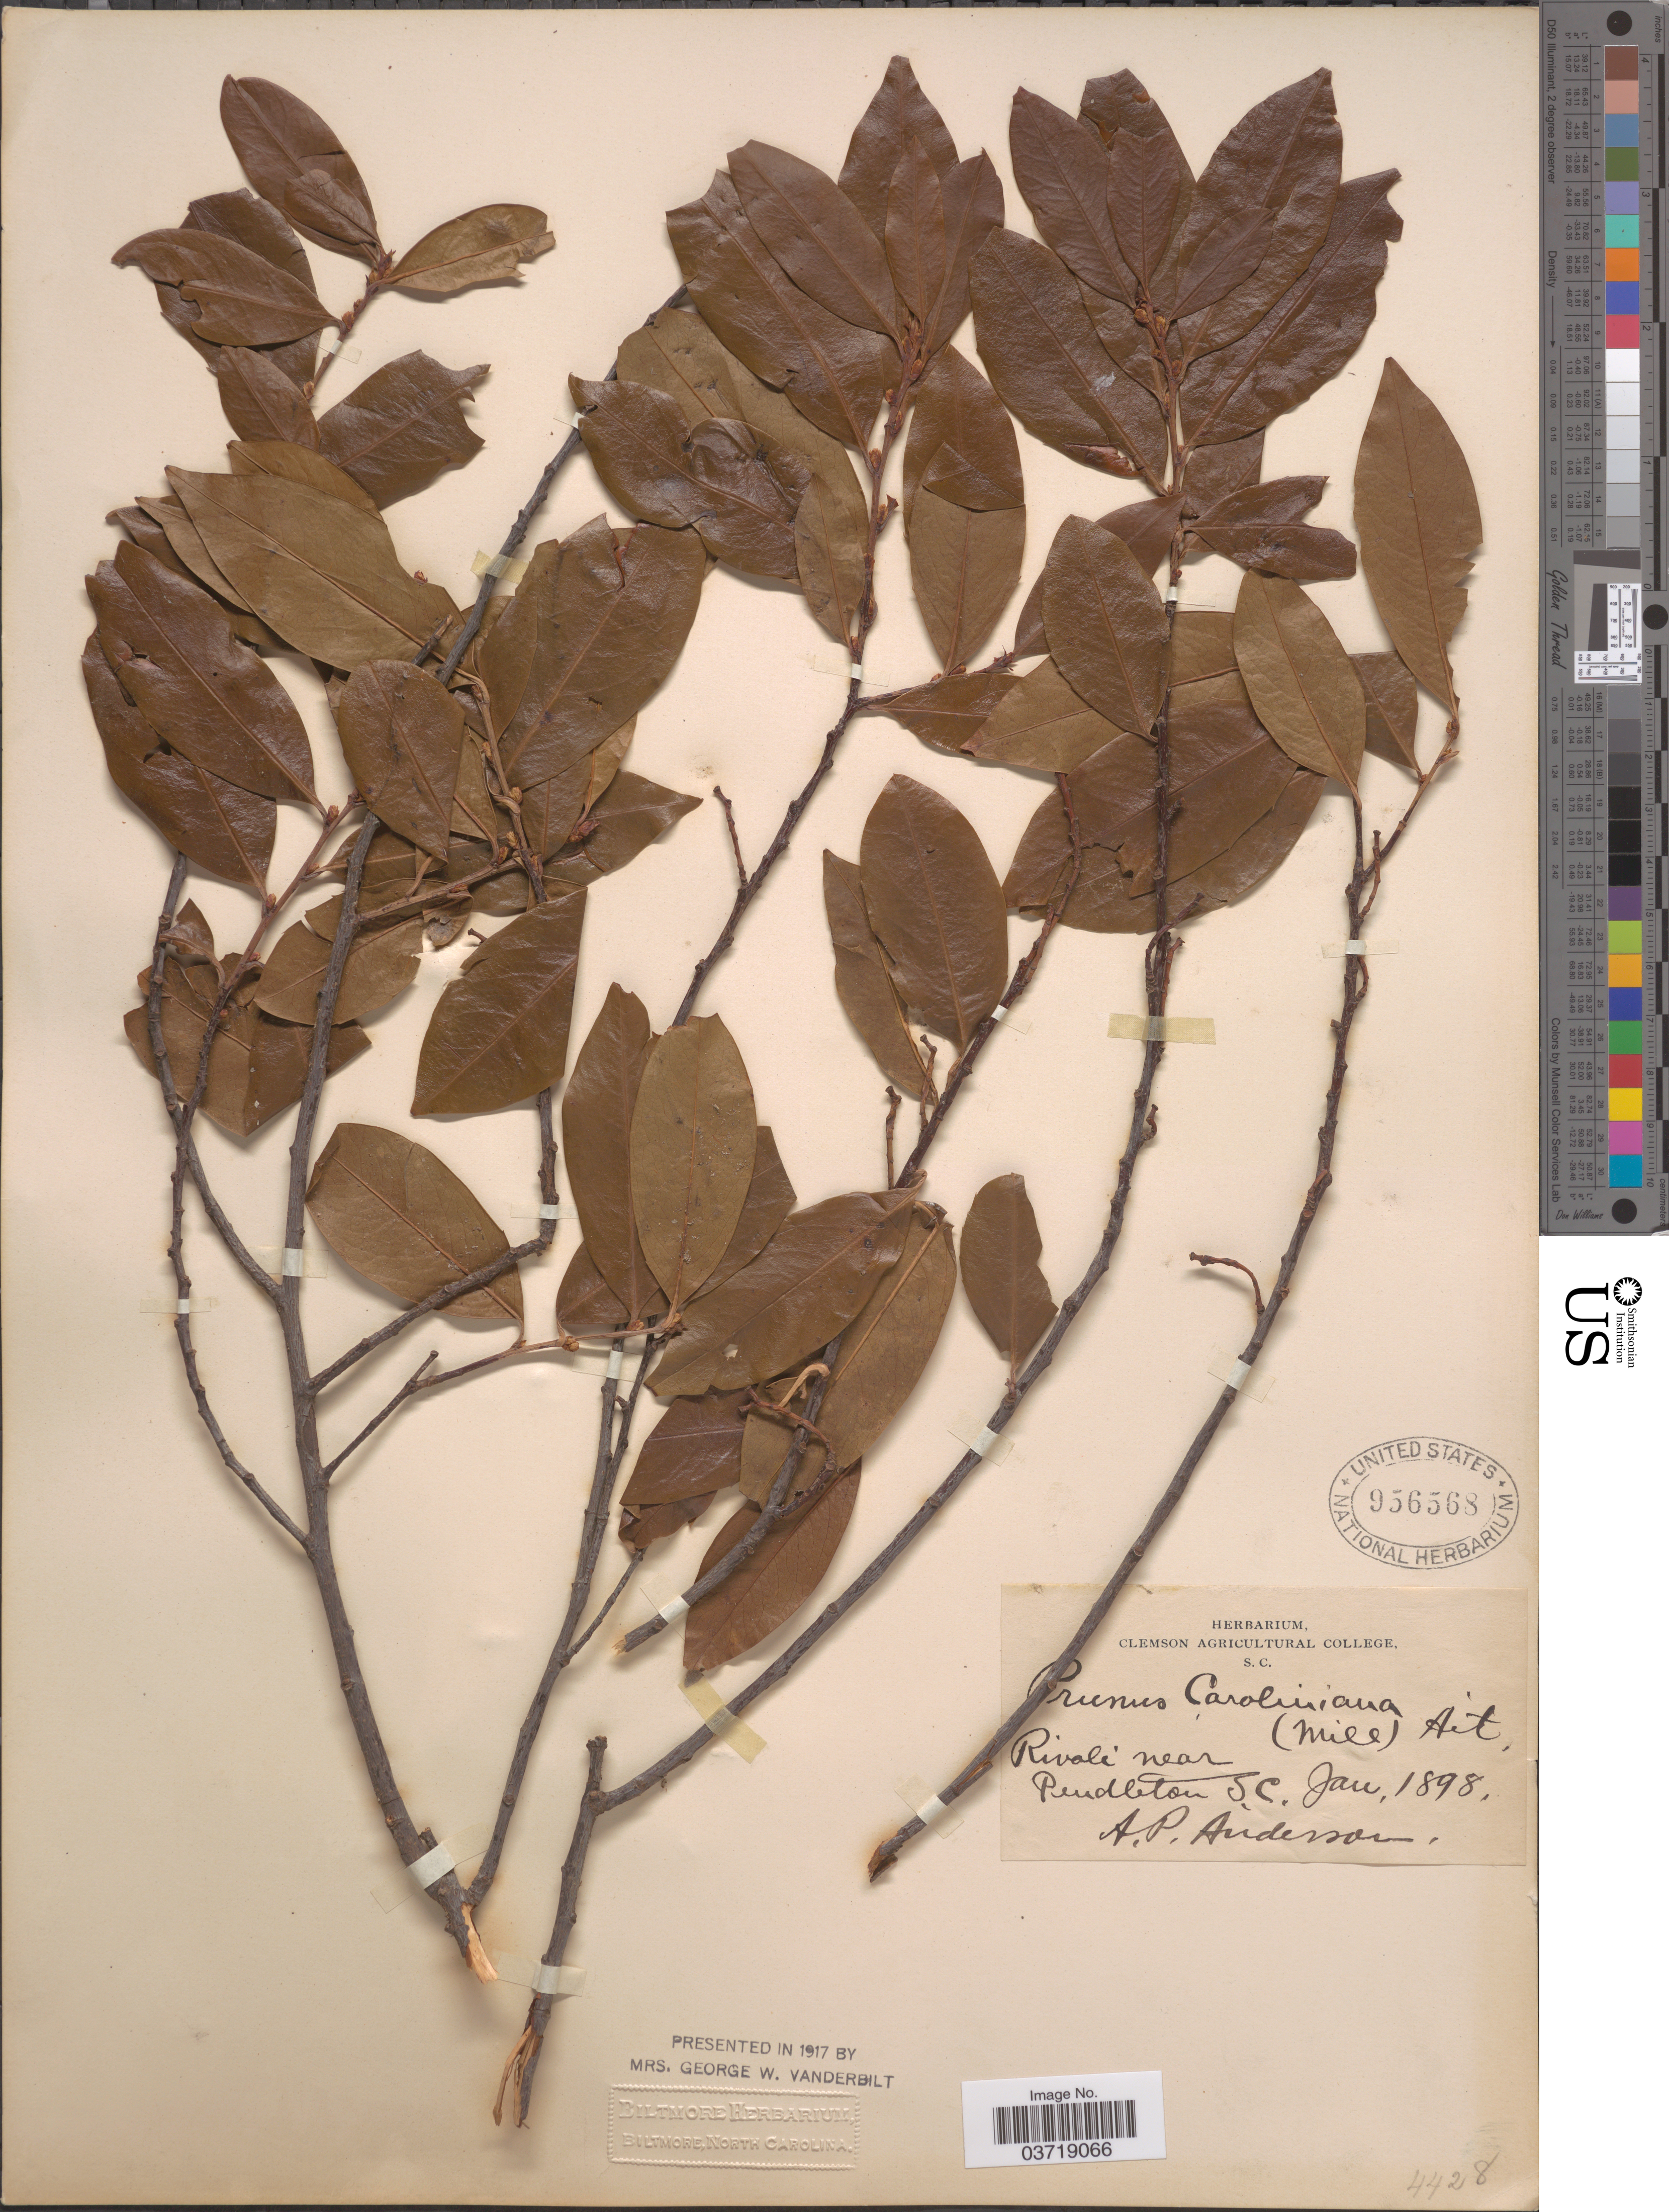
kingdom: Plantae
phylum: Tracheophyta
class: Magnoliopsida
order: Rosales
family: Rosaceae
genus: Prunus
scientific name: Prunus caroliniana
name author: (Mill.) Aiton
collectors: A. P. Anderson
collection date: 1898-01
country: United States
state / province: South Carolina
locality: Rivoli near Pendleton.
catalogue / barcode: US 956568